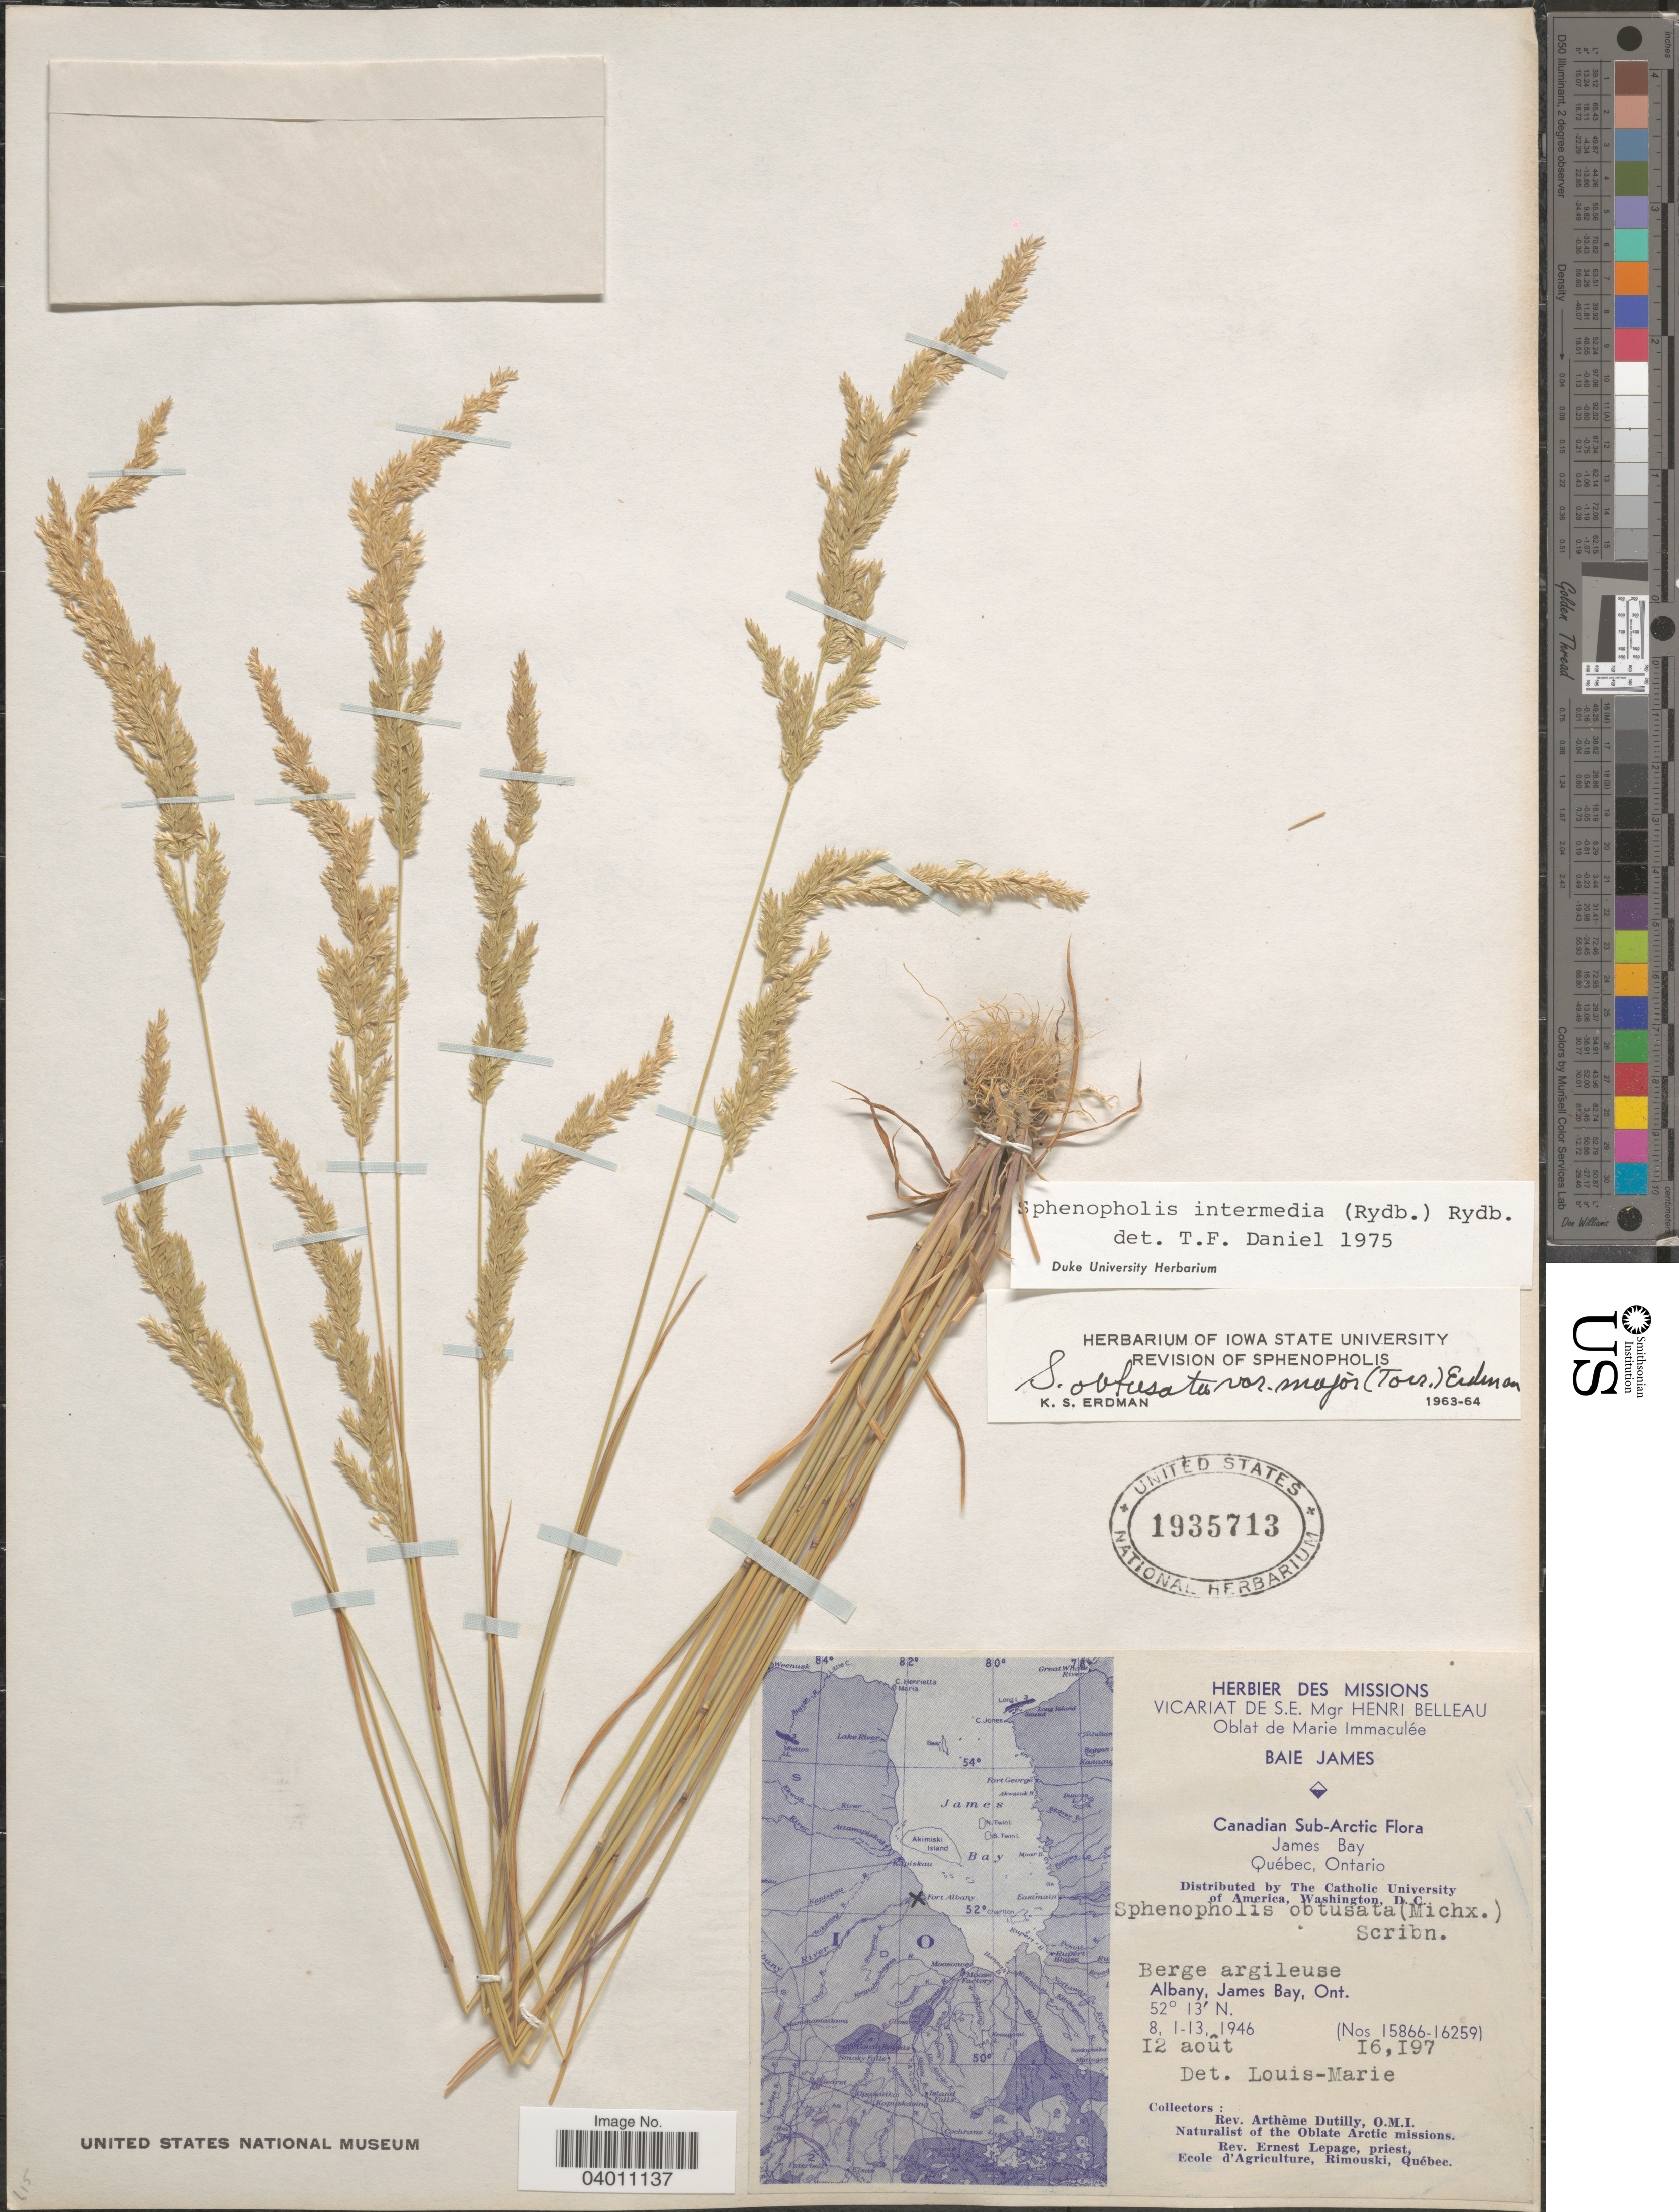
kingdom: Plantae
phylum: Tracheophyta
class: Liliopsida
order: Poales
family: Poaceae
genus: Sphenopholis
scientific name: Sphenopholis intermedia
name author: (Rydb.) Rydb.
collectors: A. Dutilly & E. Lepage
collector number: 16197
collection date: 1946-08-12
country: Canada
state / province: Ontario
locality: Canadian Sub-Arctic. James Bay. Albany, James Bay.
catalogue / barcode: US 1935713